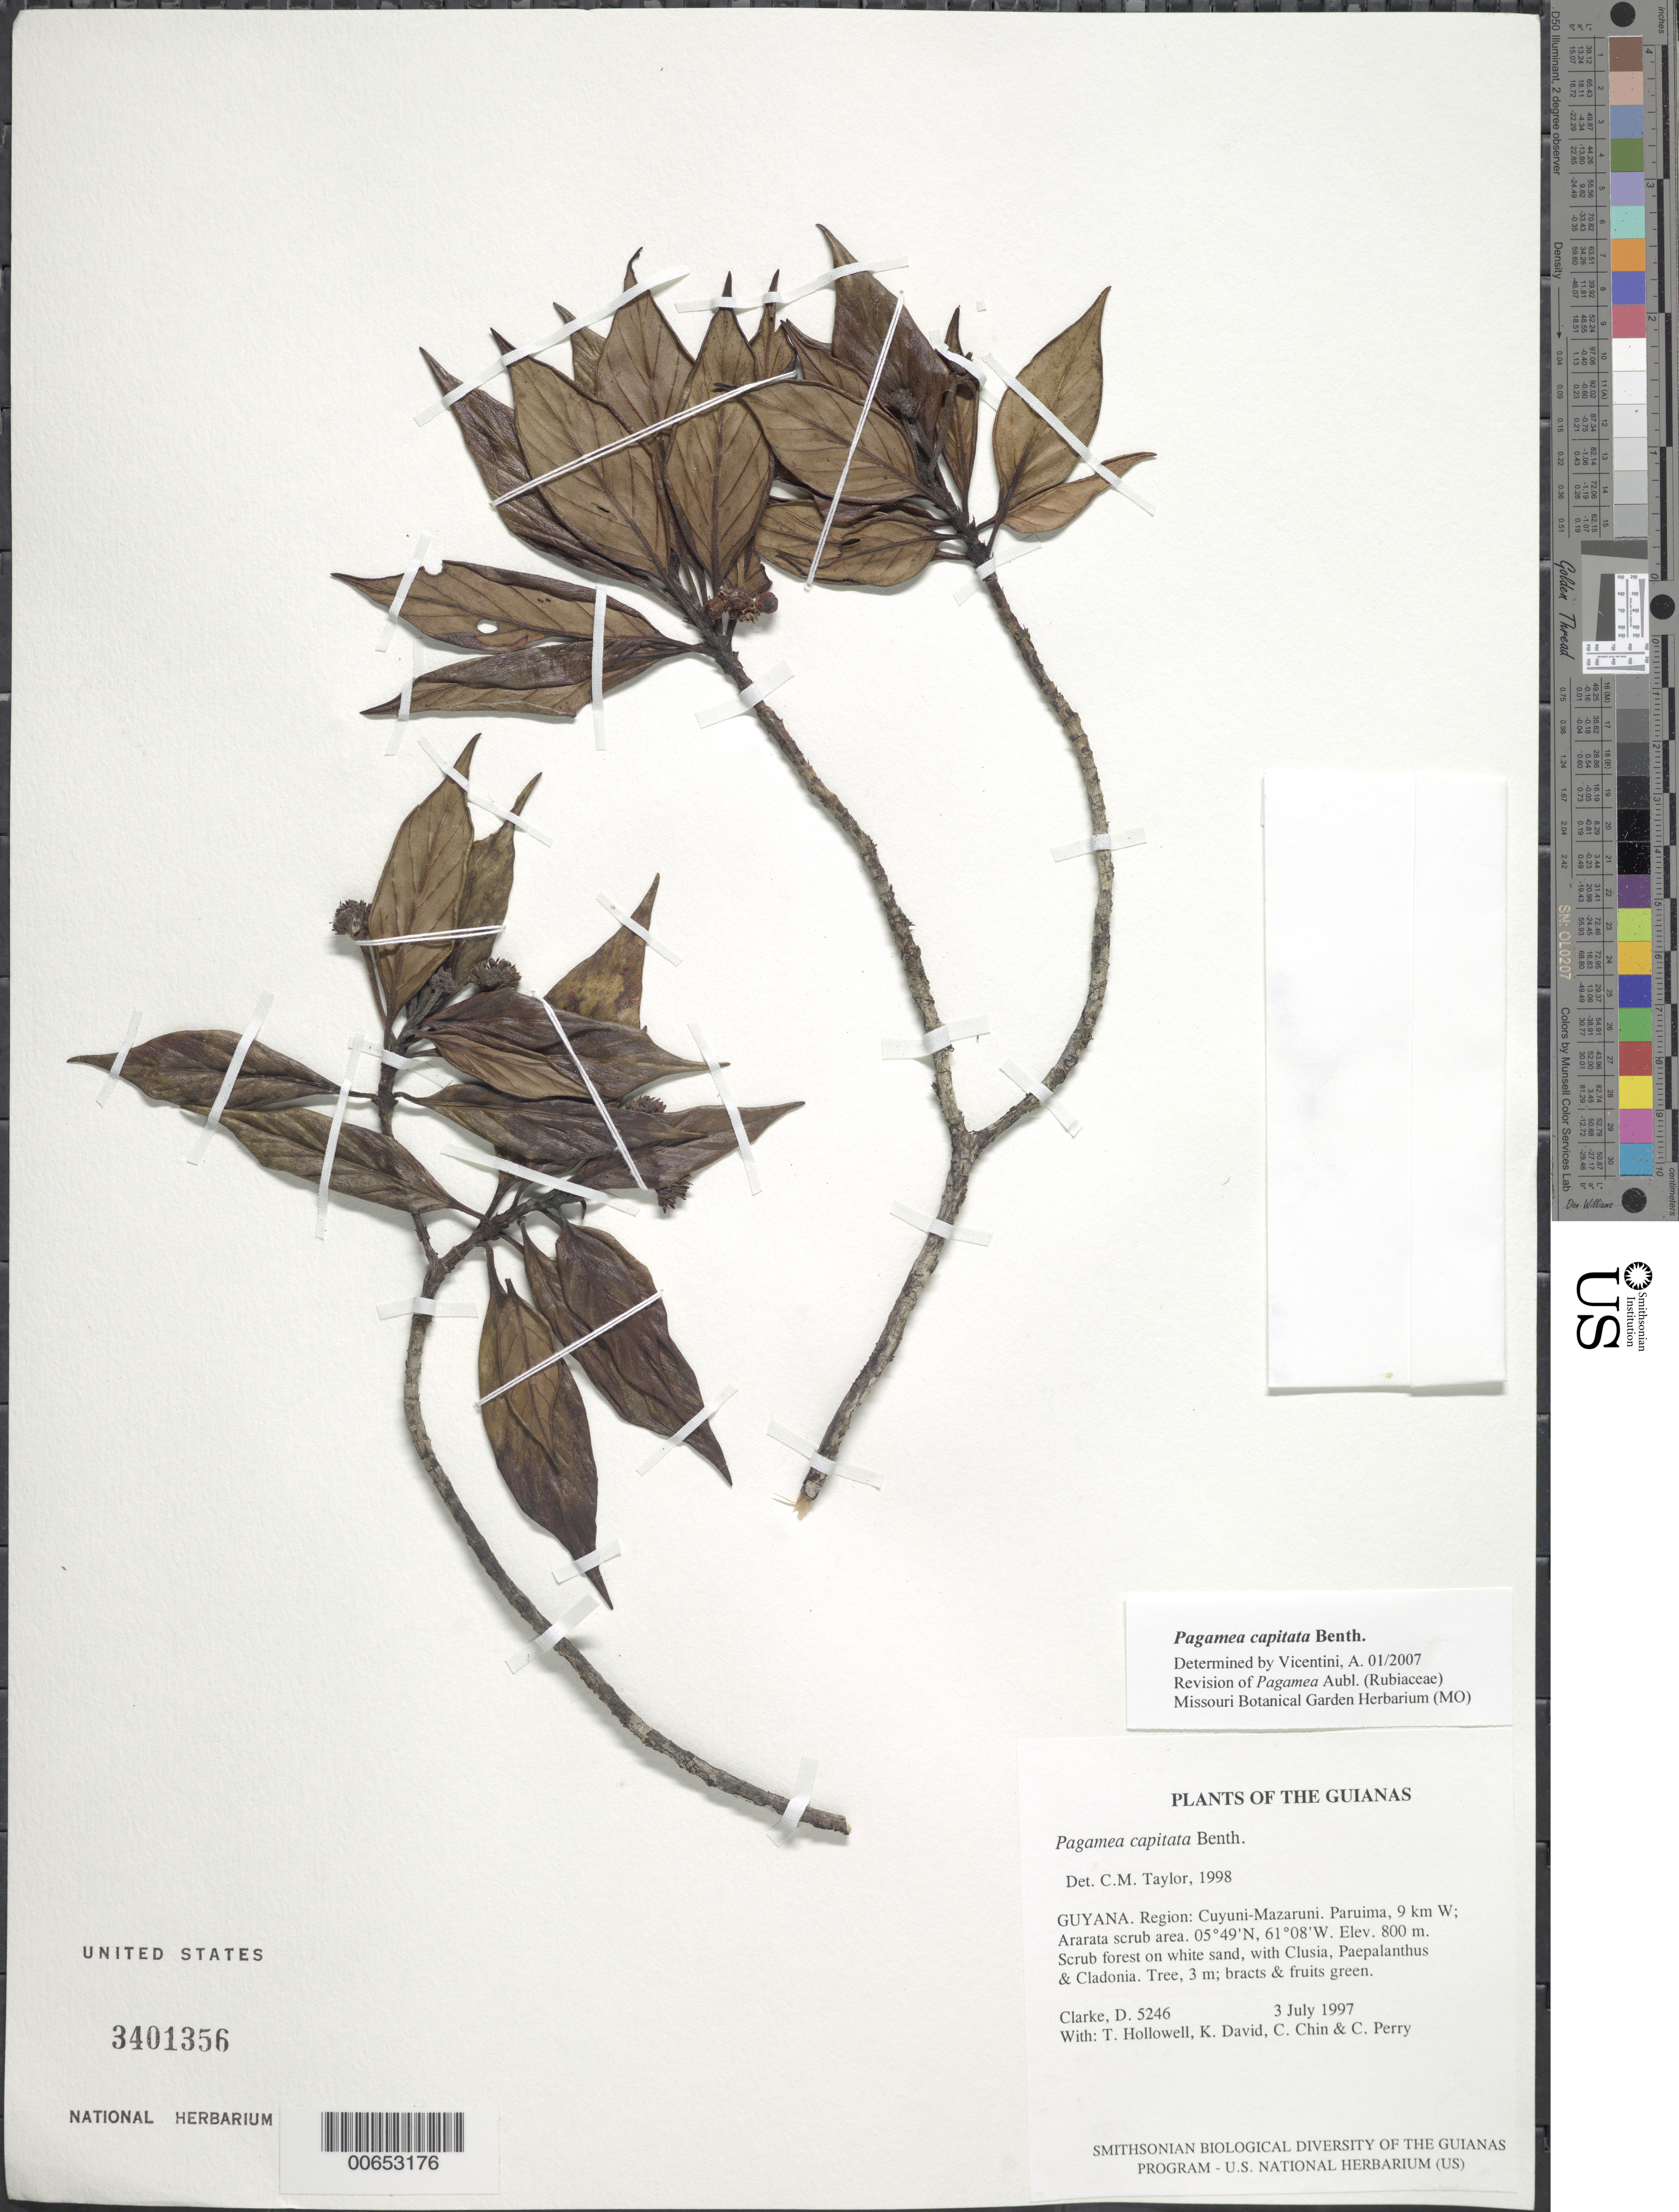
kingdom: Plantae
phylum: Tracheophyta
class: Magnoliopsida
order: Gentianales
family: Rubiaceae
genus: Pagamea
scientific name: Pagamea capitata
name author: Benth.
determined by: Taylor, Charlotte M.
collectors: H. D. Clarke, T. Hollowell, K. David, C. Chin & C. Perry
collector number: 5246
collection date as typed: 3 July 1997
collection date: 1997-07-03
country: Guyana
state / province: Cuyuni-Mazaruni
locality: Paruima, 9 km W; Ararata scrub area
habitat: Scrub forest on white sand, with Clusia, Paepalanthus & Cladonia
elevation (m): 800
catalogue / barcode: US 3401356